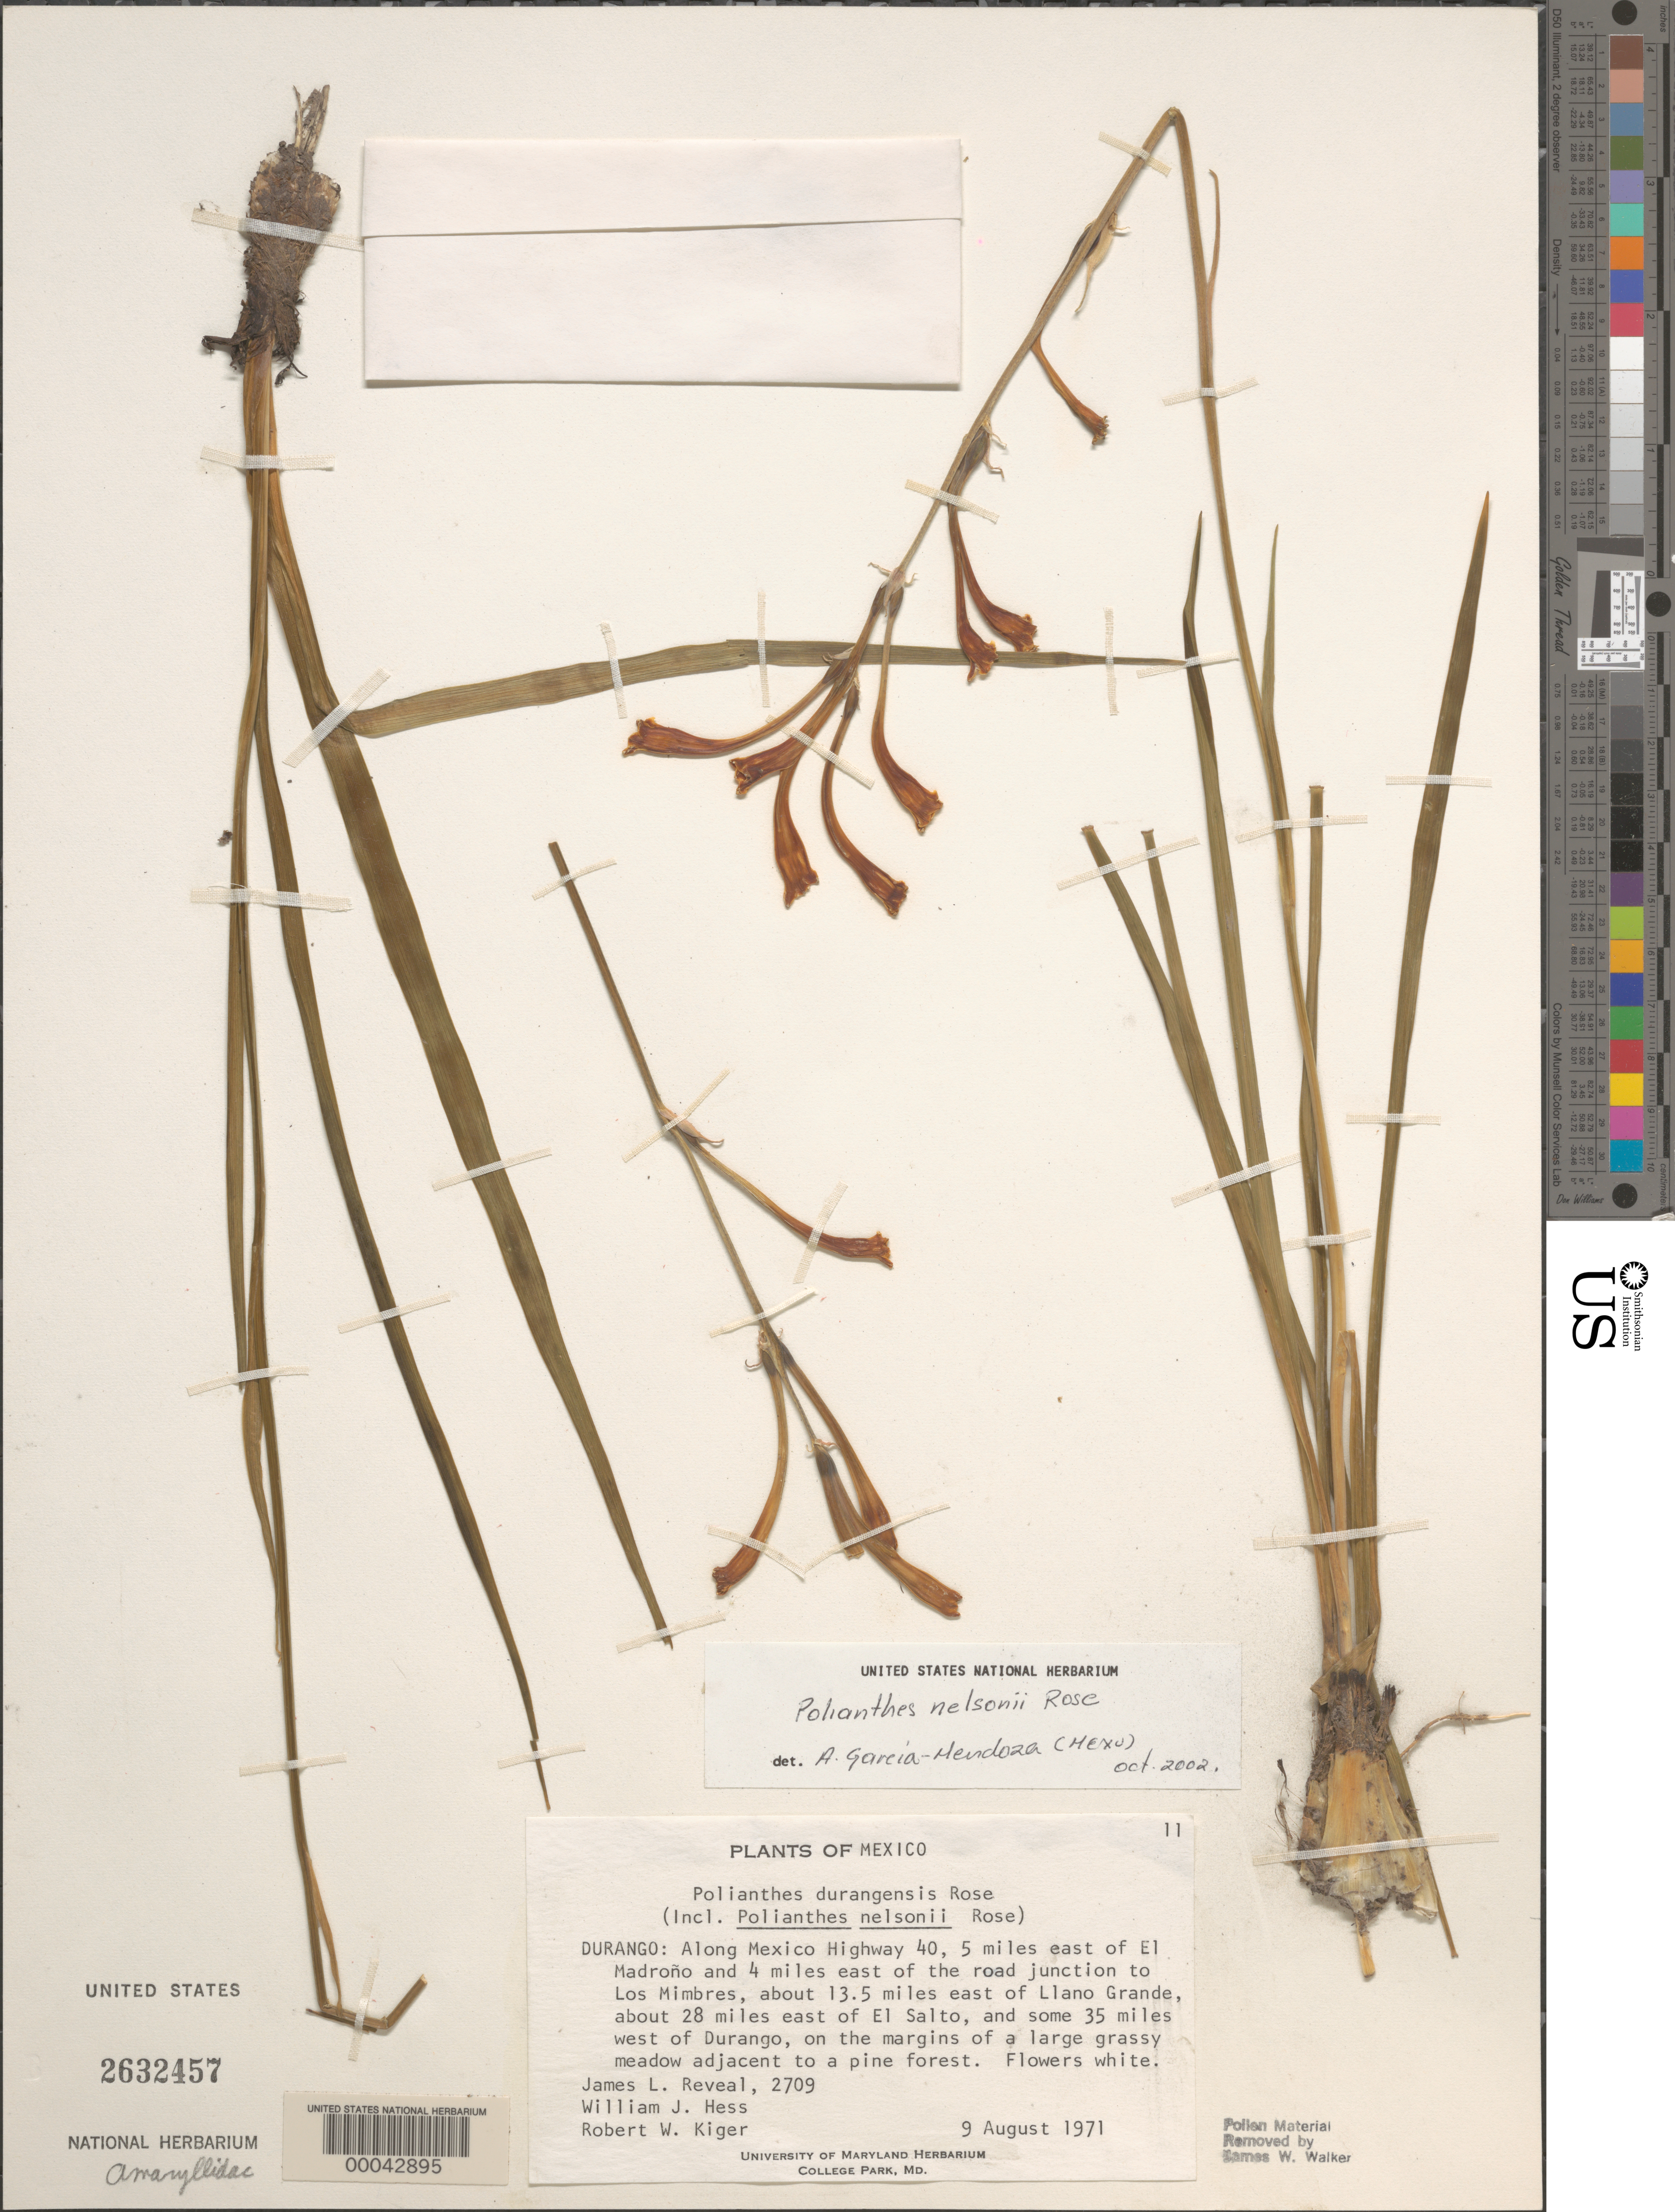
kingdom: Plantae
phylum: Tracheophyta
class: Liliopsida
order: Asparagales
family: Asparagaceae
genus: Polianthes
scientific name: Polianthes nelsoni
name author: Rose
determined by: García-Mendoza, A.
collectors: J. L. Reveal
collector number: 2709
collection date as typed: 02 Aug 1971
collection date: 1971-08-02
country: Mexico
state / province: Durango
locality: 35 mi W of Durango and about 28 mi E of Salto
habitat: Margins of large grassy meadow adjacent to pine forest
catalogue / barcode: US 2632457